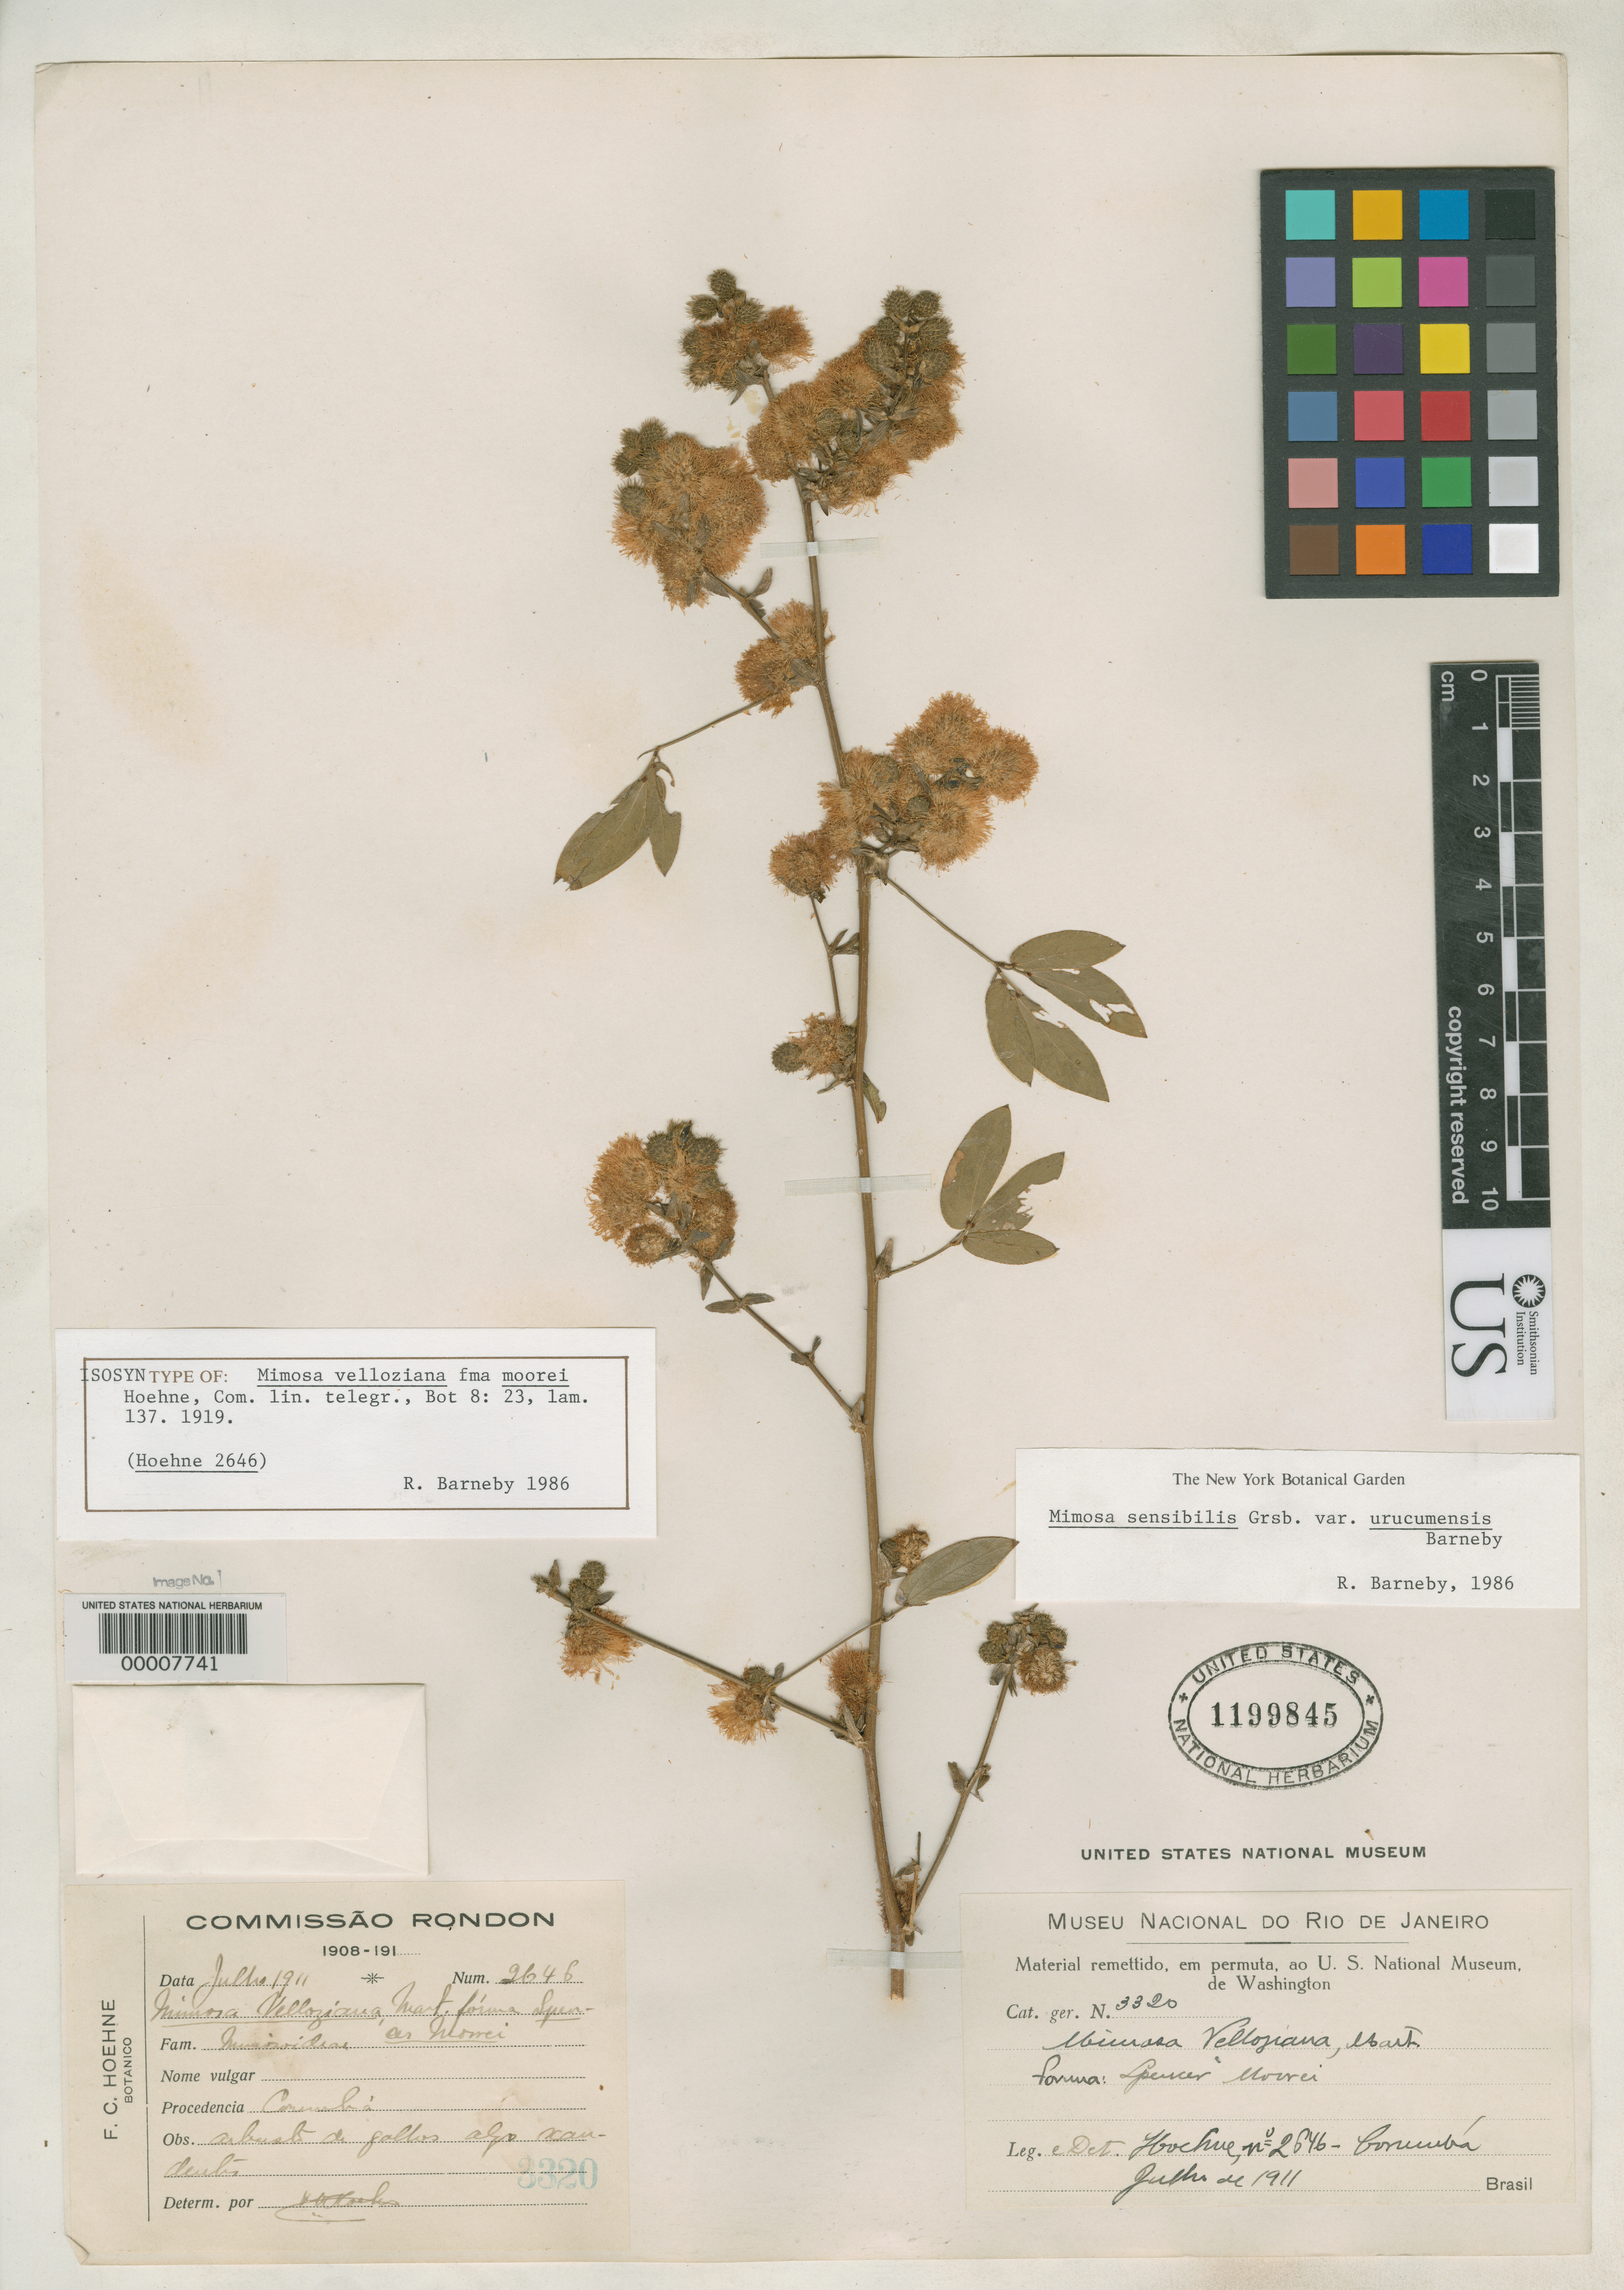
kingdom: Plantae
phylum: Tracheophyta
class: Magnoliopsida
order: Fabales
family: Fabaceae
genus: Mimosa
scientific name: Mimosa velloziana f. moorei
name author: Hoehne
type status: Isosyntype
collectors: F. C. Hoehne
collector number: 2646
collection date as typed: Jul 1911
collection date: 1911-07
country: Brazil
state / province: Mato Grosso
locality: Corumba.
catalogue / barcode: US 1199845